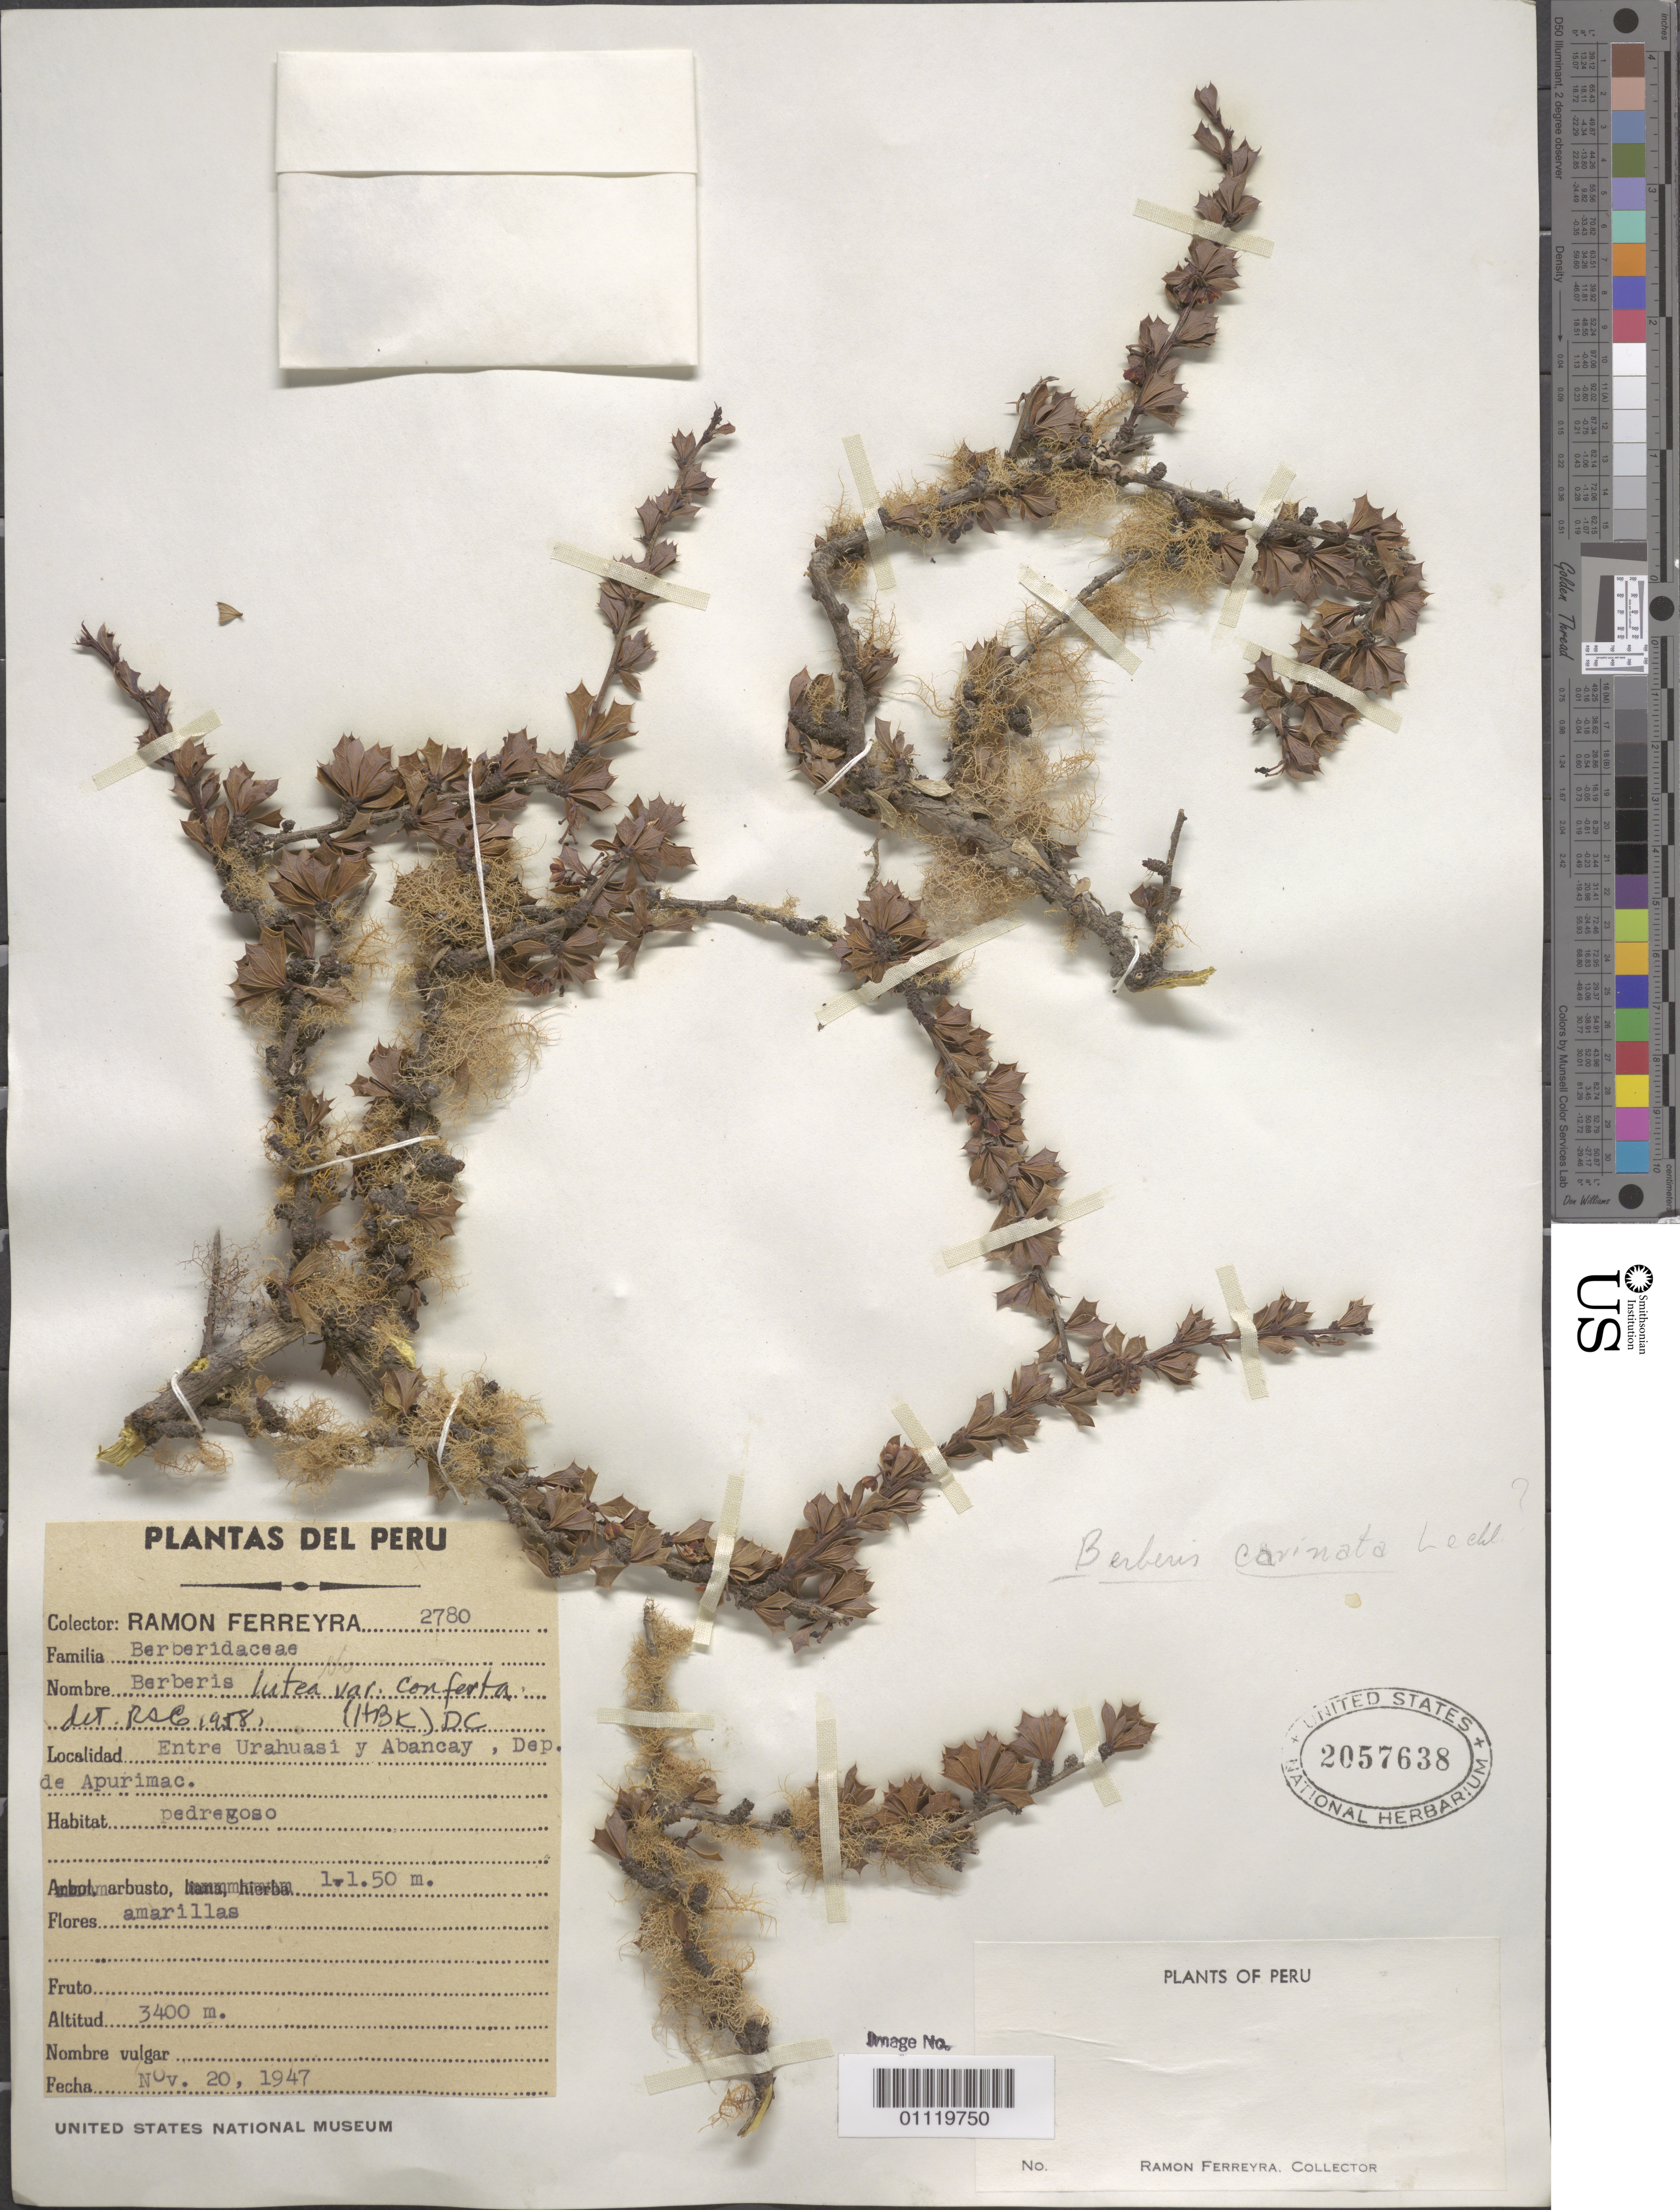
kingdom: Plantae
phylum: Tracheophyta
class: Magnoliopsida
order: Ranunculales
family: Berberidaceae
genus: Berberis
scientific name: Berberis lutea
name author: Ruiz & Pav.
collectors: R. A. Ferreyra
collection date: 1947-11-20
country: Peru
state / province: Apurímac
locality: BEtween Urahuasi and Abancay. Rocky habitat.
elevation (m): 3400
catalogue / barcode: US 2057638